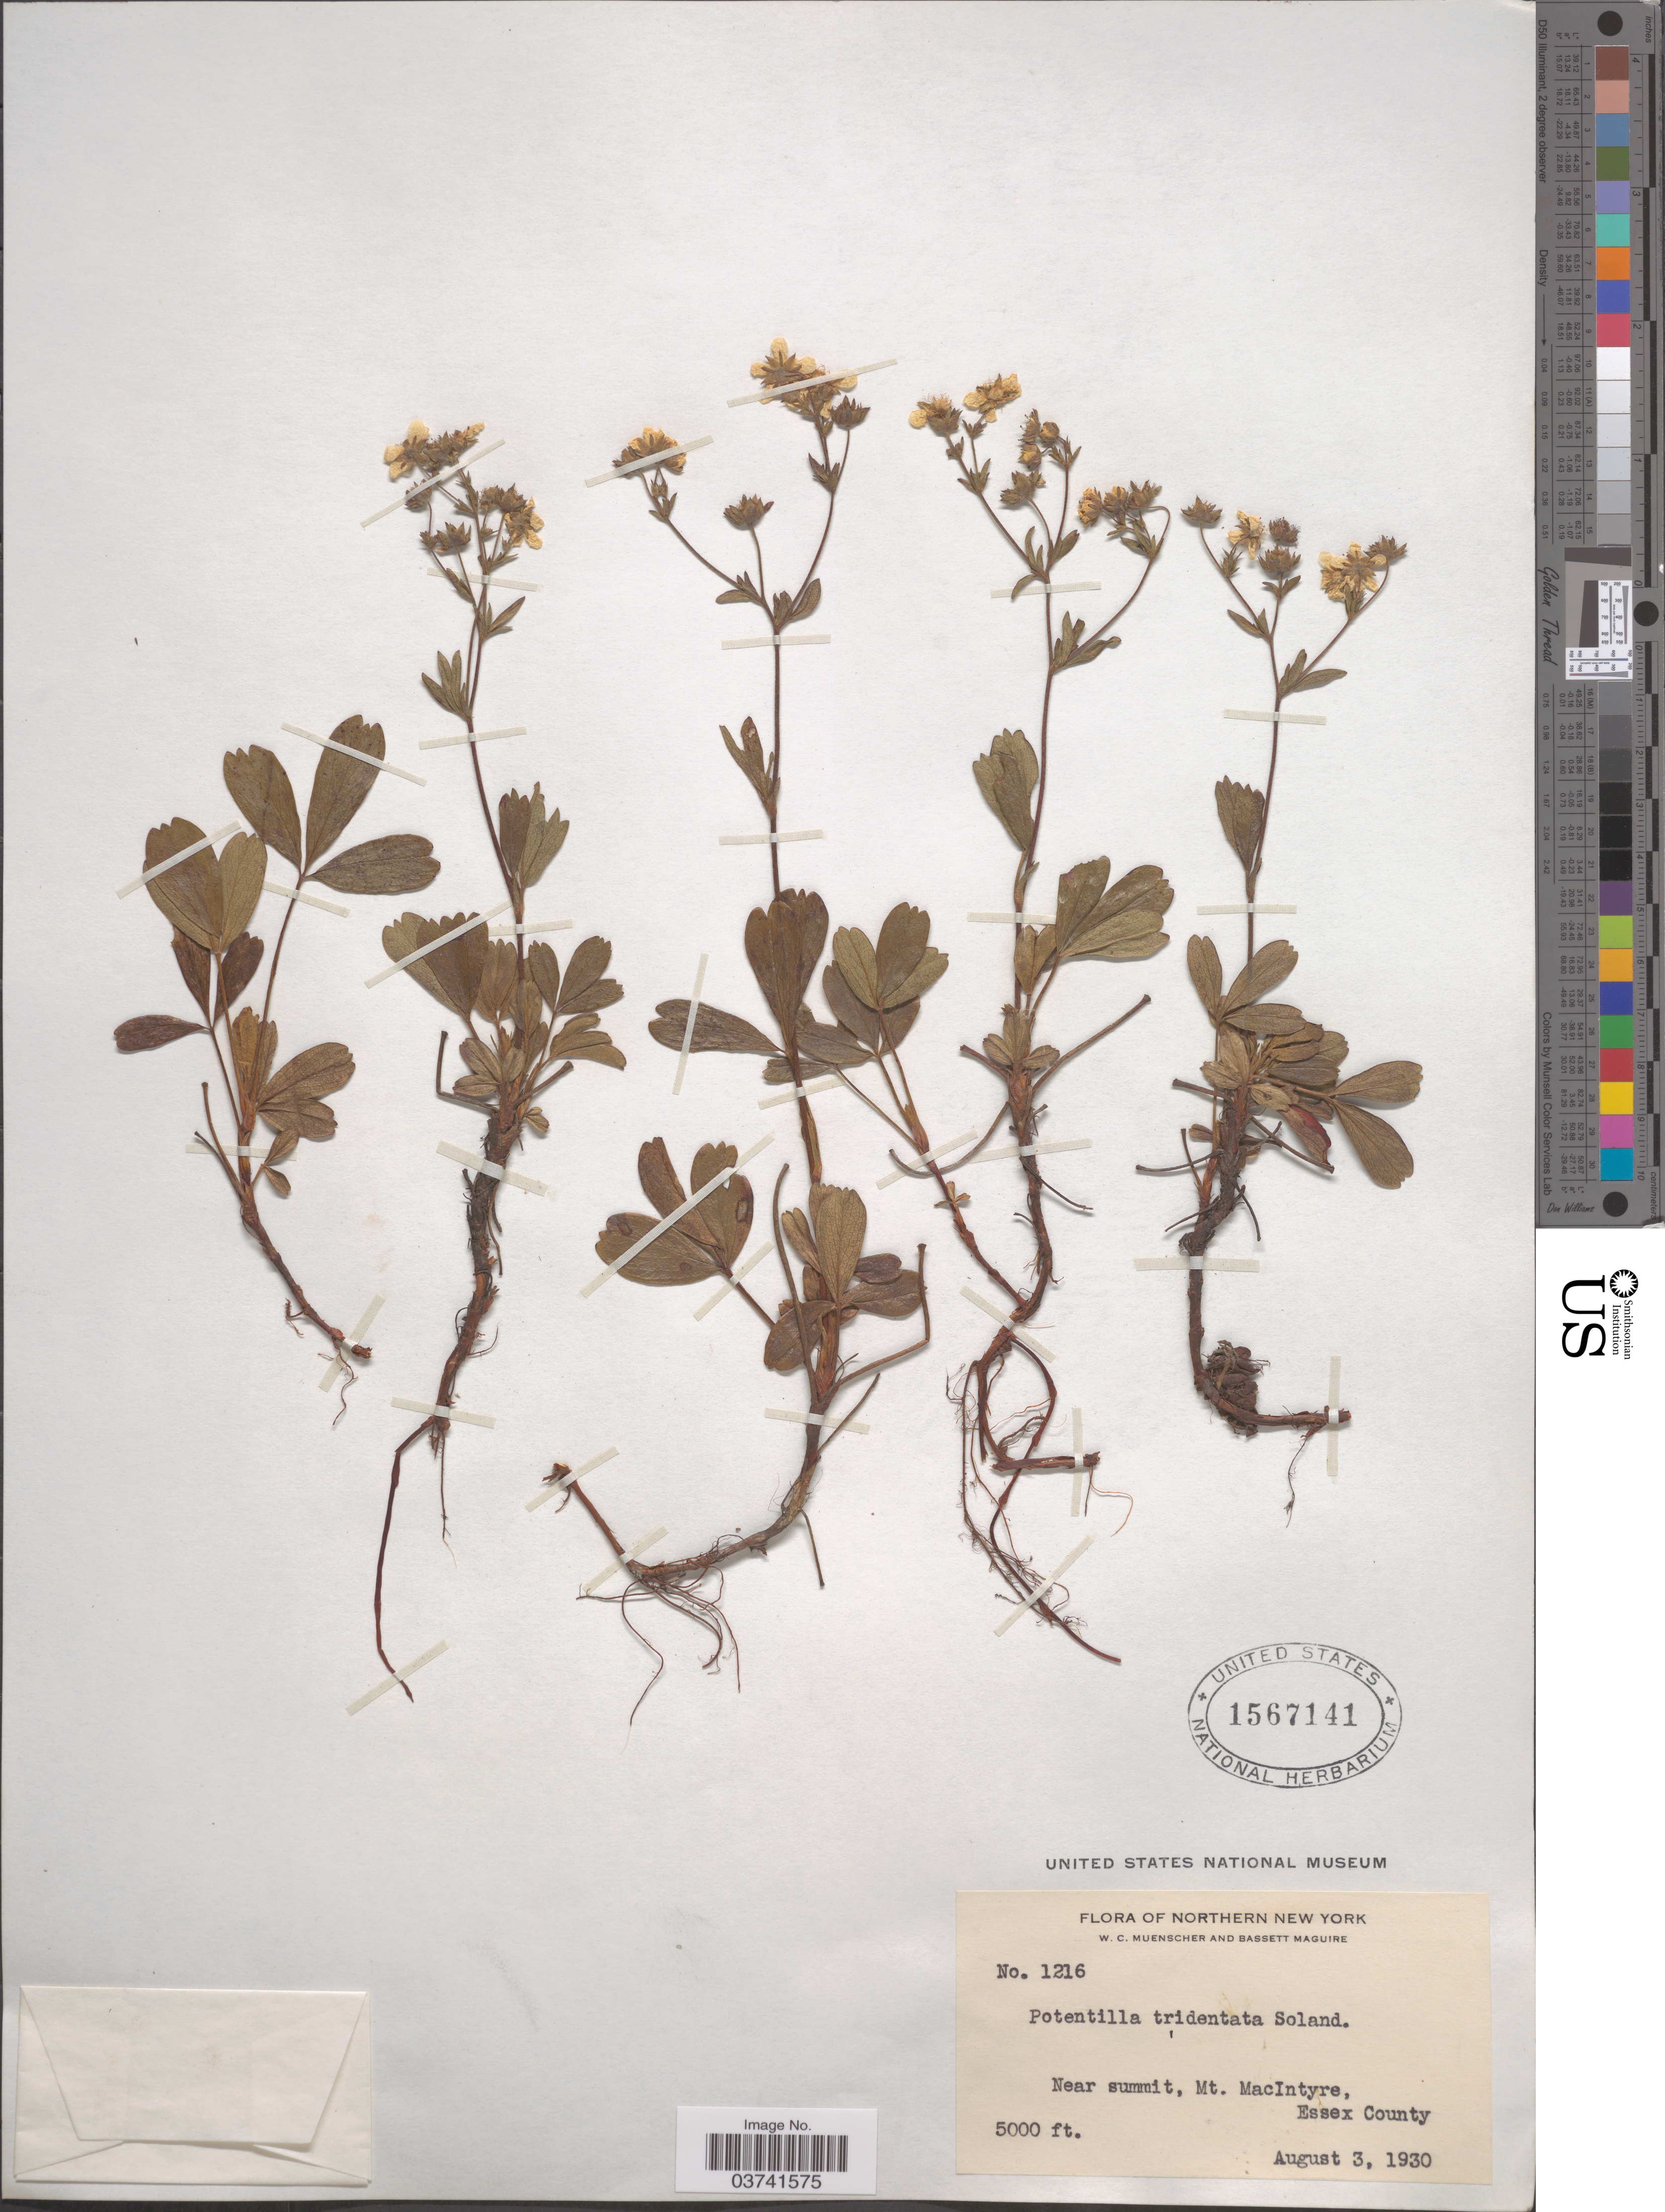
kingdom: Plantae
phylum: Tracheophyta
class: Magnoliopsida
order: Rosales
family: Rosaceae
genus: Potentilla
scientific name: Potentilla tridentata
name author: Aiton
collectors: W. Muenscher & B. Maguire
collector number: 1216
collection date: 1930-08-03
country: United States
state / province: New York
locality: Northern New York. Near summit, Mt. MacIntyre, Essex County.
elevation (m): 1524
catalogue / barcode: US 1567141